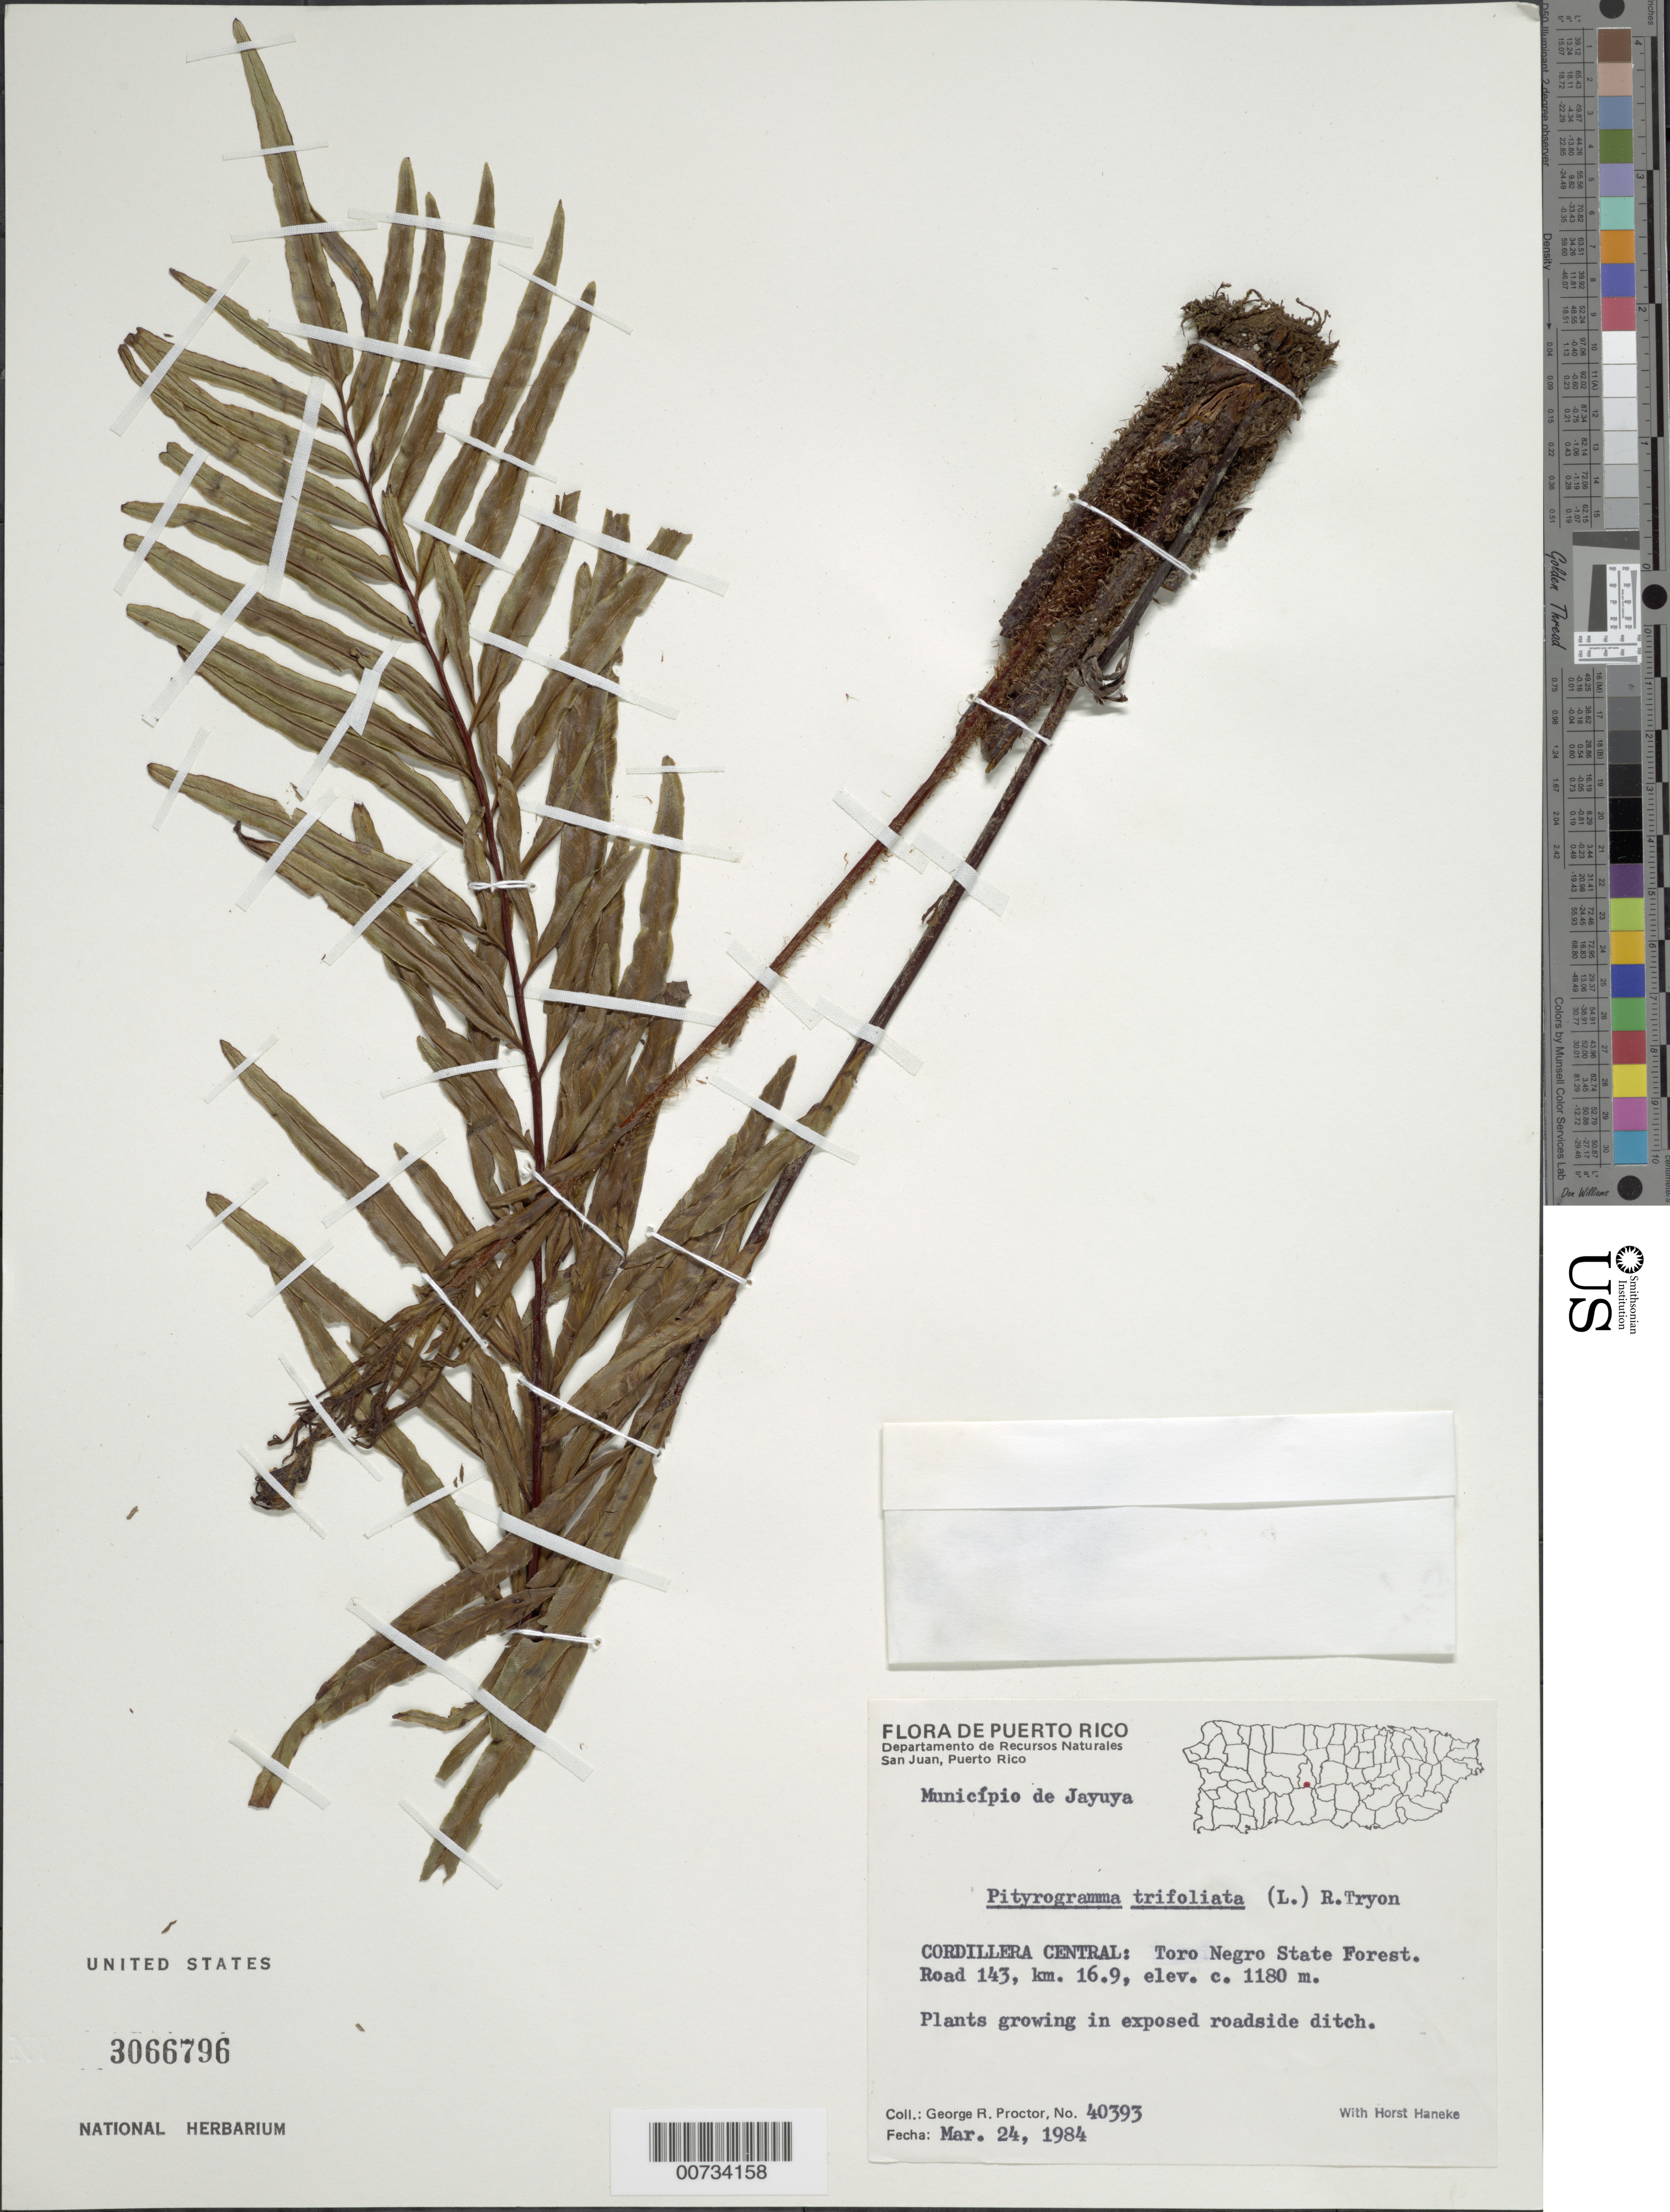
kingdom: Plantae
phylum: Tracheophyta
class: Polypodiopsida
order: Polypodiales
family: Pteridaceae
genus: Pityrogramma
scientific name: Pityrogramma trifoliata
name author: (L.) R.M. Tryon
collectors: G. R. Proctor & H. Haneke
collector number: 40393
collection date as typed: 24 Mar 1984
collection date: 1984-03-24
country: Puerto Rico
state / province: Jayuya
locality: Mun. Jayuya, Cordillera Central: Toro Negro State Forest, Road 143, km 16.9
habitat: Exposed roadside ditch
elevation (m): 1180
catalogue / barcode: US 3066796